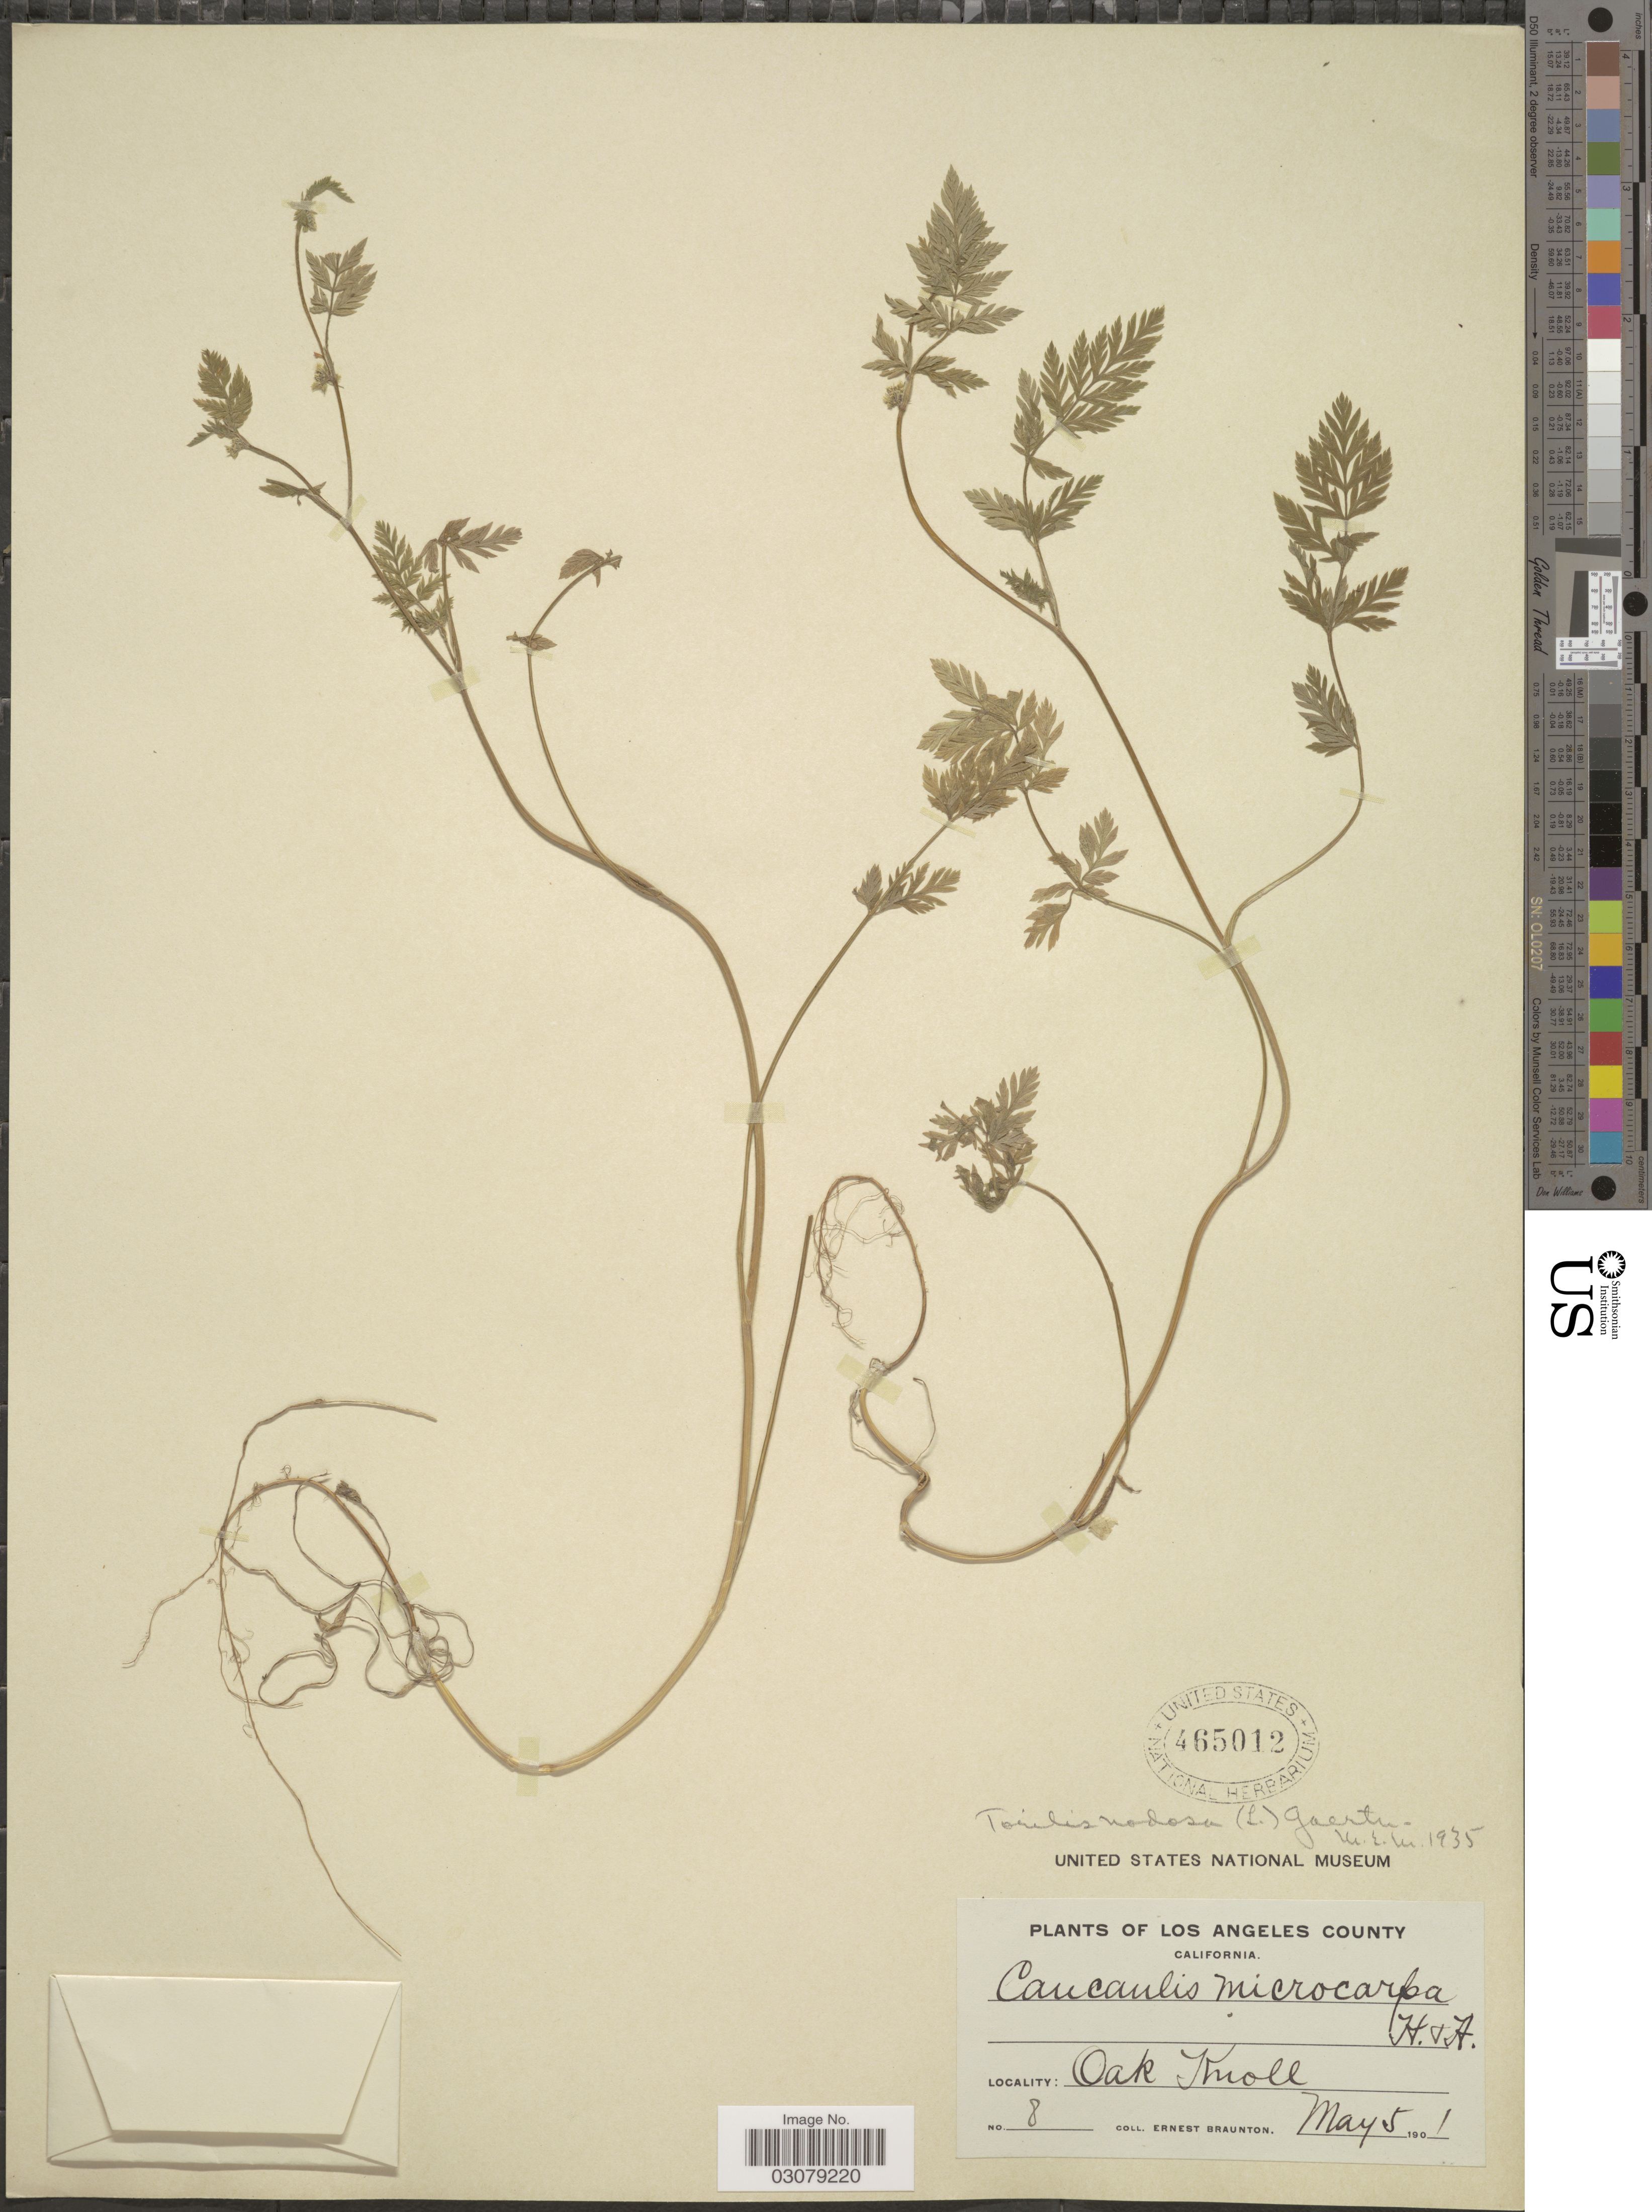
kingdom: Plantae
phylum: Tracheophyta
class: Magnoliopsida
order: Apiales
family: Apiaceae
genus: Torilis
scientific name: Torilis nodosa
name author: (L.) Gaertn.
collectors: E. Braunton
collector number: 8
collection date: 1901-05-05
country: United States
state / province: California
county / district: Los Angeles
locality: Los Angeles County. Oak Knoll.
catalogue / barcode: US 465012